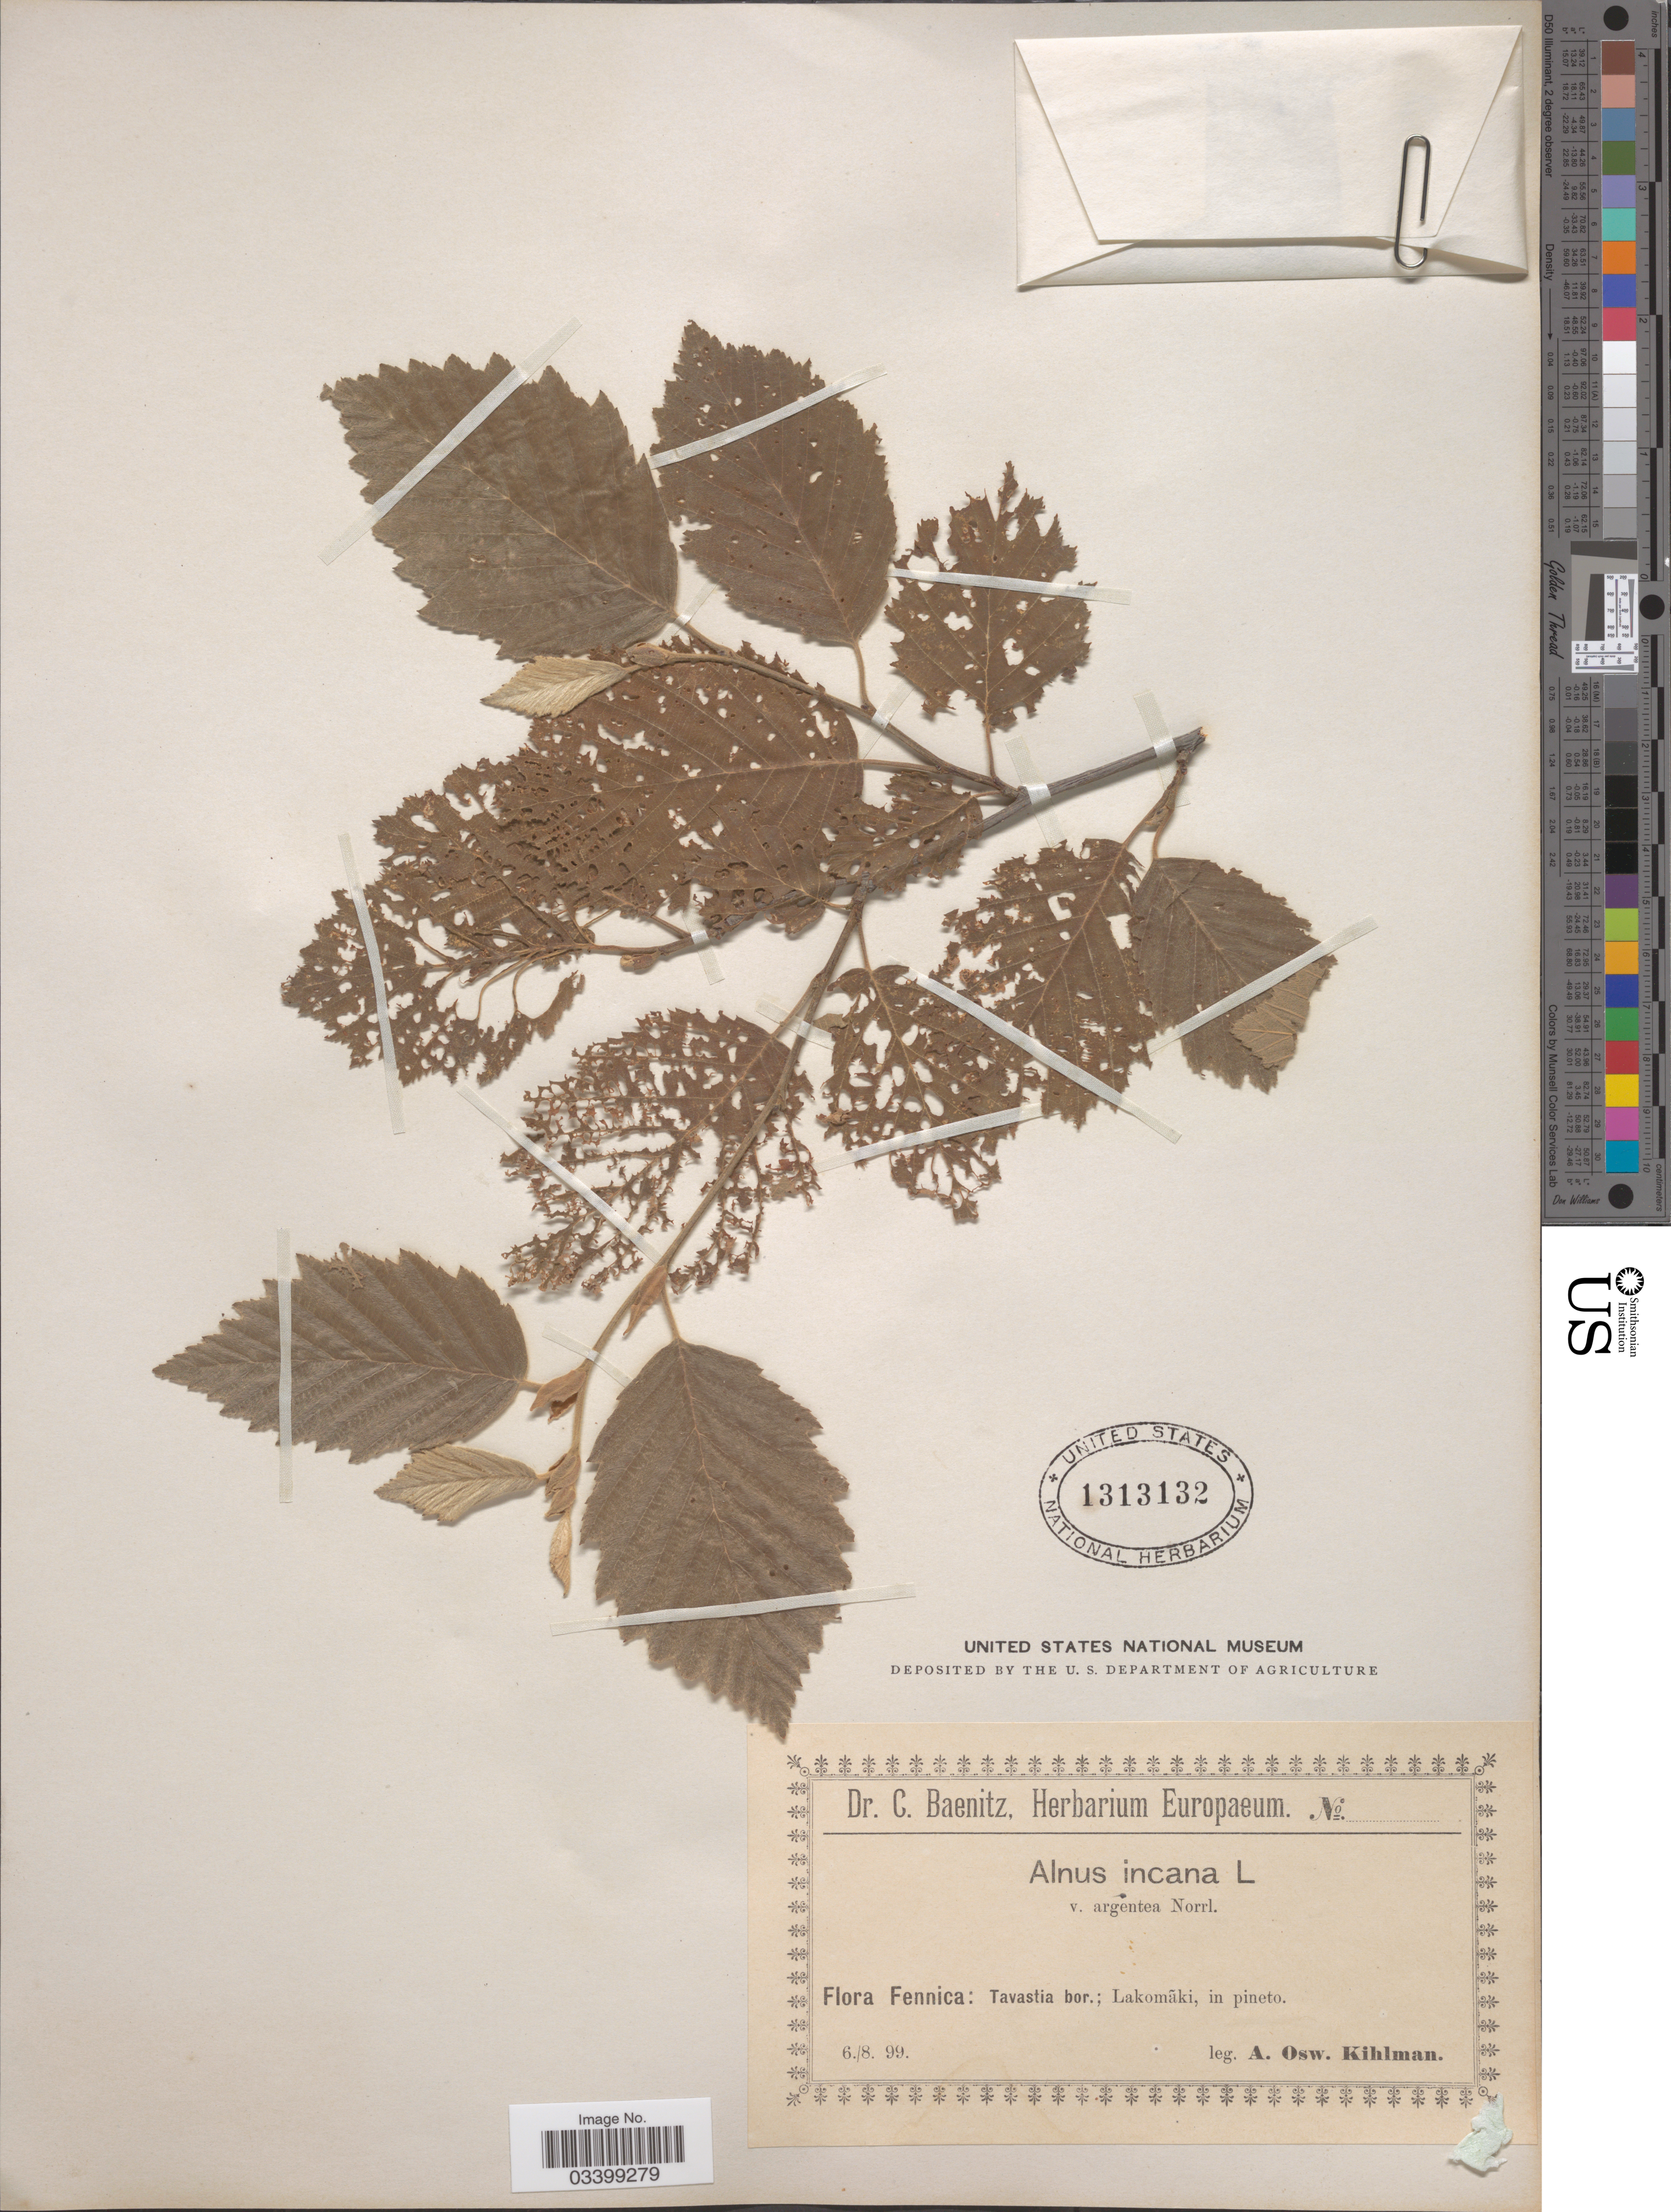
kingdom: Plantae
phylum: Tracheophyta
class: Magnoliopsida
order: Fagales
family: Betulaceae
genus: Alnus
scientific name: Alnus incana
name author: (L.) Moench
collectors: A. Kihlman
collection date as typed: Transcribed d/m/y: 6/8/99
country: Finland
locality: Fennica: Tavastia bord.; Lakomãki, in pineto.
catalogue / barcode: US 1313132